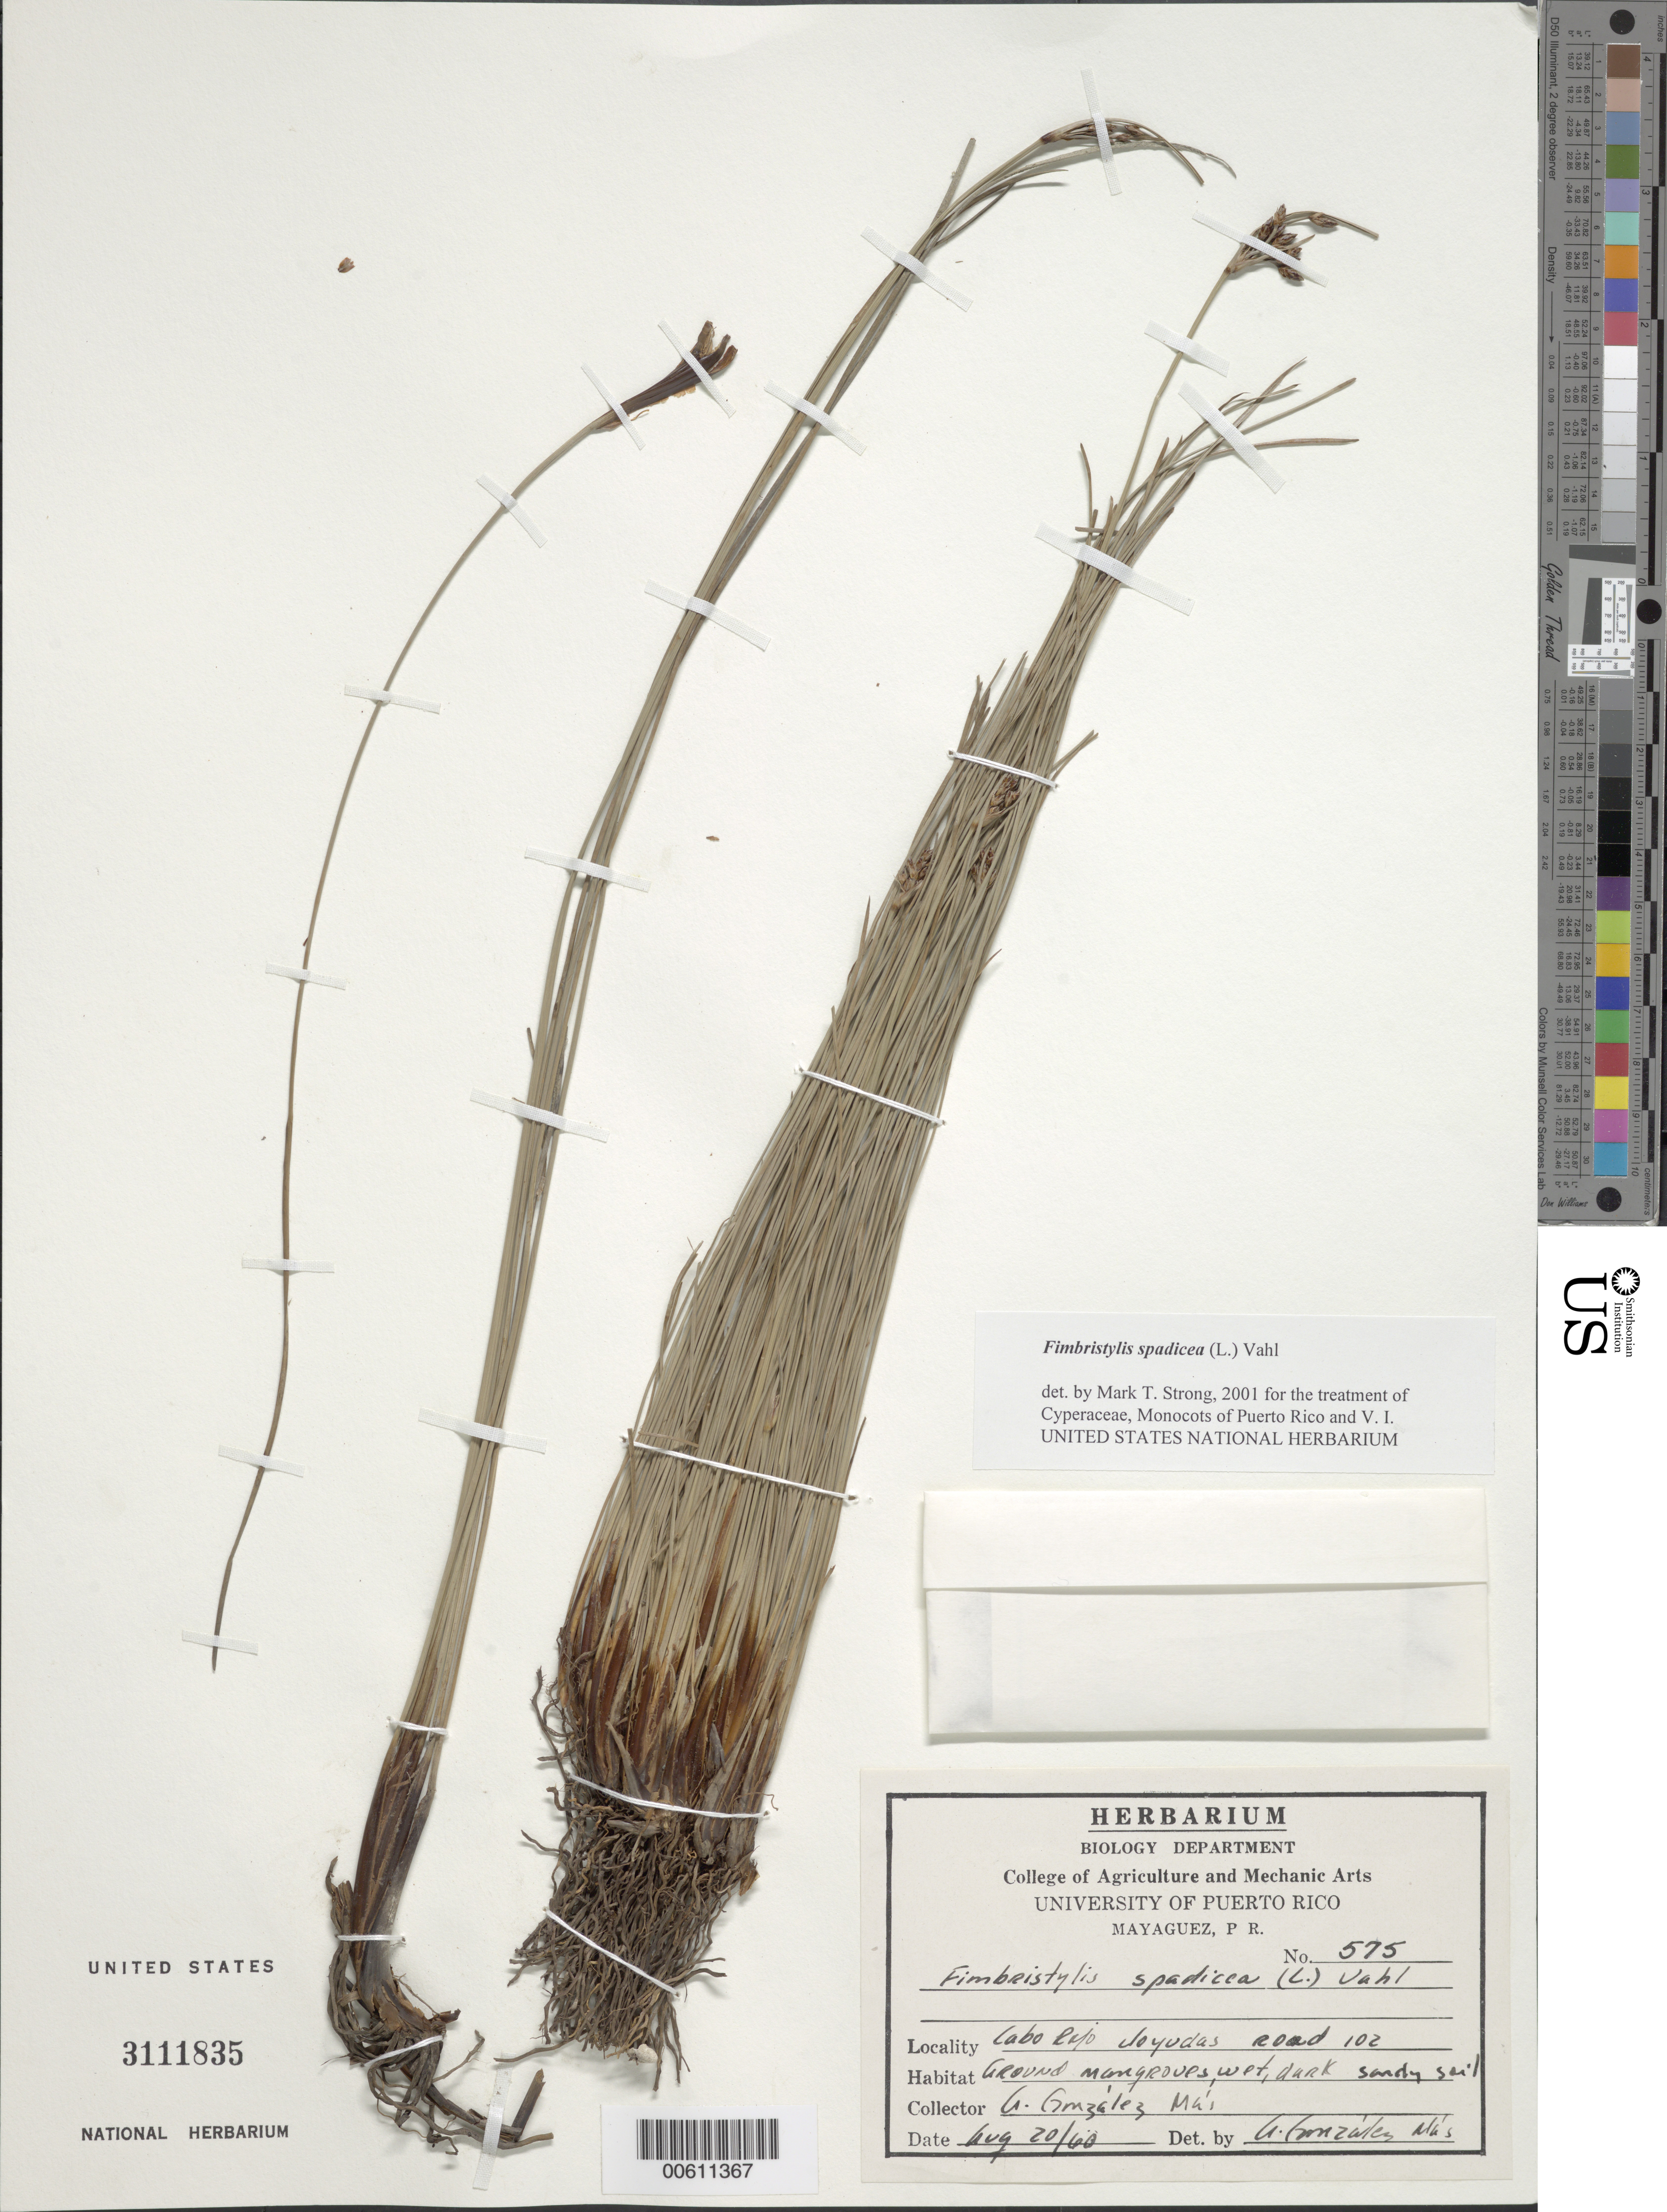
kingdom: Plantae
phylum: Tracheophyta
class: Liliopsida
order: Poales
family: Cyperaceae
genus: Fimbristylis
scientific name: Fimbristylis spadicea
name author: (L.) Vahl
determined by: Strong, M. T., (US), Smithsonian Institution - National Museum of Natural History (UNITED STATES)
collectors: A. González Más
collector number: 575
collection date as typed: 20 Aug 1960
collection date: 1960-08-20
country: Puerto Rico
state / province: Cabo Rojo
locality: Cabo Rojo: Joyudas road 102.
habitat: Around mangroves.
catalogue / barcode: US 3111835